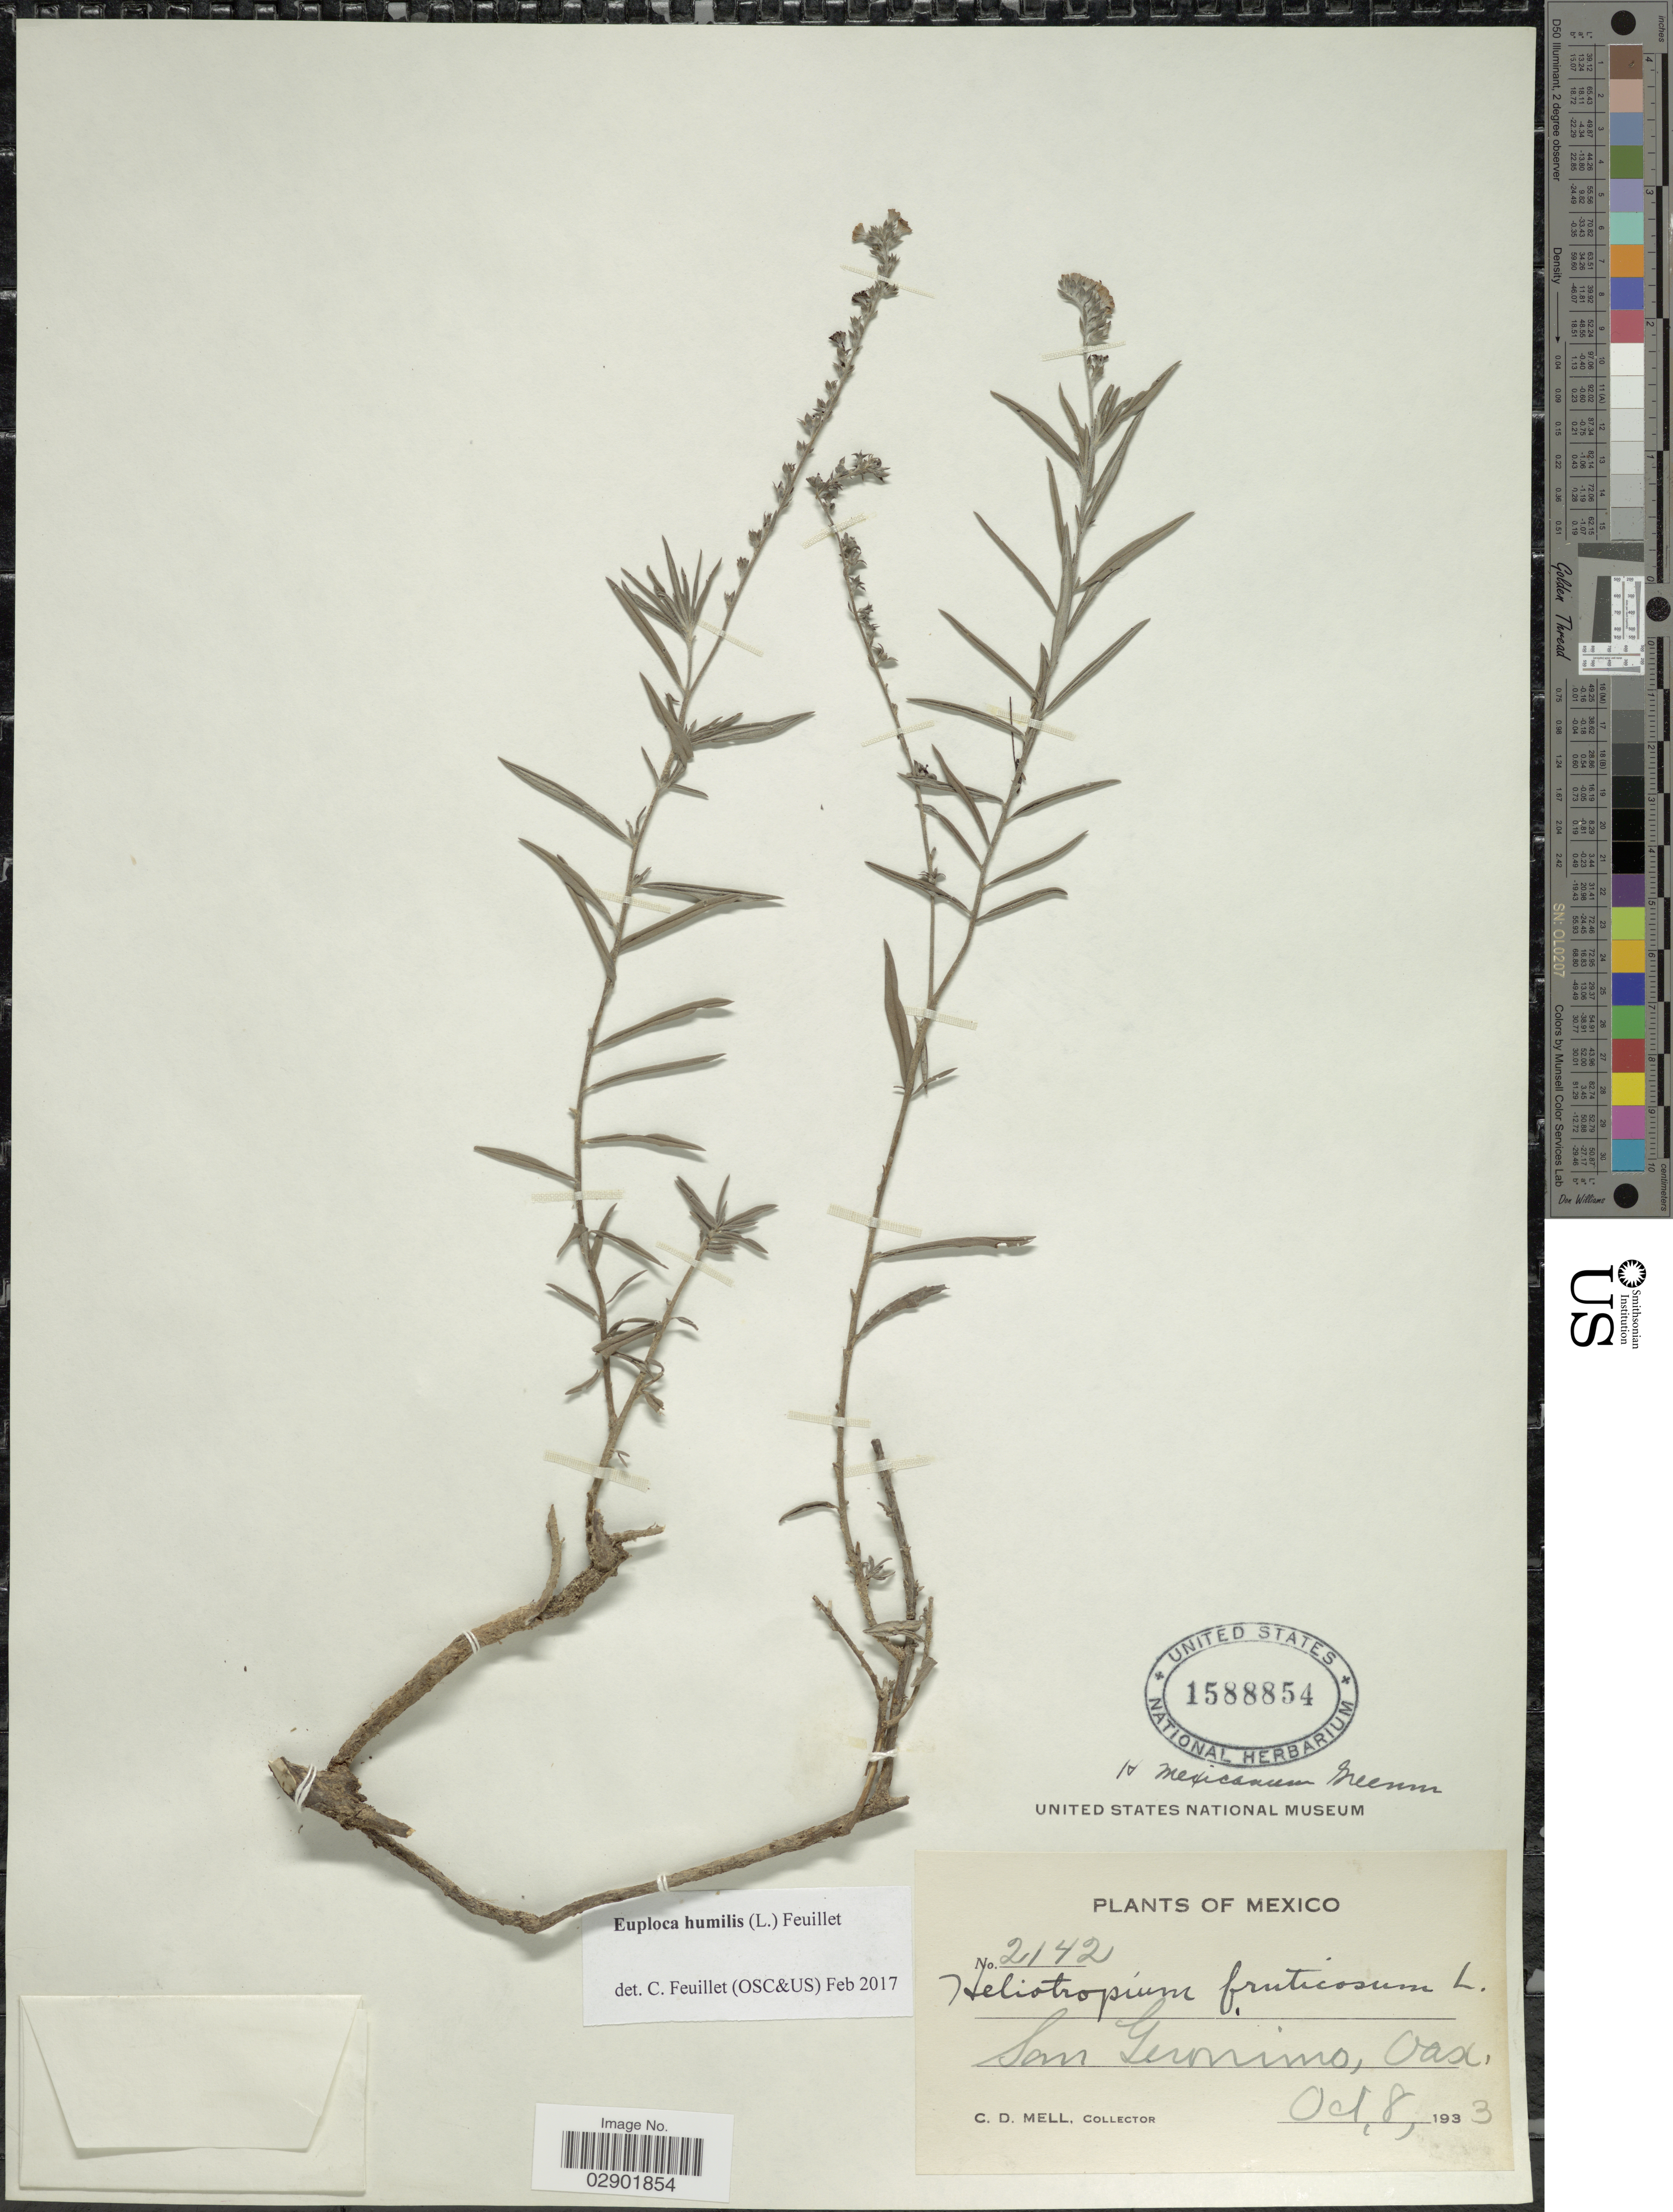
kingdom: Plantae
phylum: Tracheophyta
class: Magnoliopsida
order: Boraginales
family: Heliotropiaceae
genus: Euploca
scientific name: Euploca humilis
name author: (L.) Feuillet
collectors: C. D. Mell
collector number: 2142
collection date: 1933-10-08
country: Mexico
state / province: Oaxaca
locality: San Geronimo.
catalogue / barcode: US 1588854